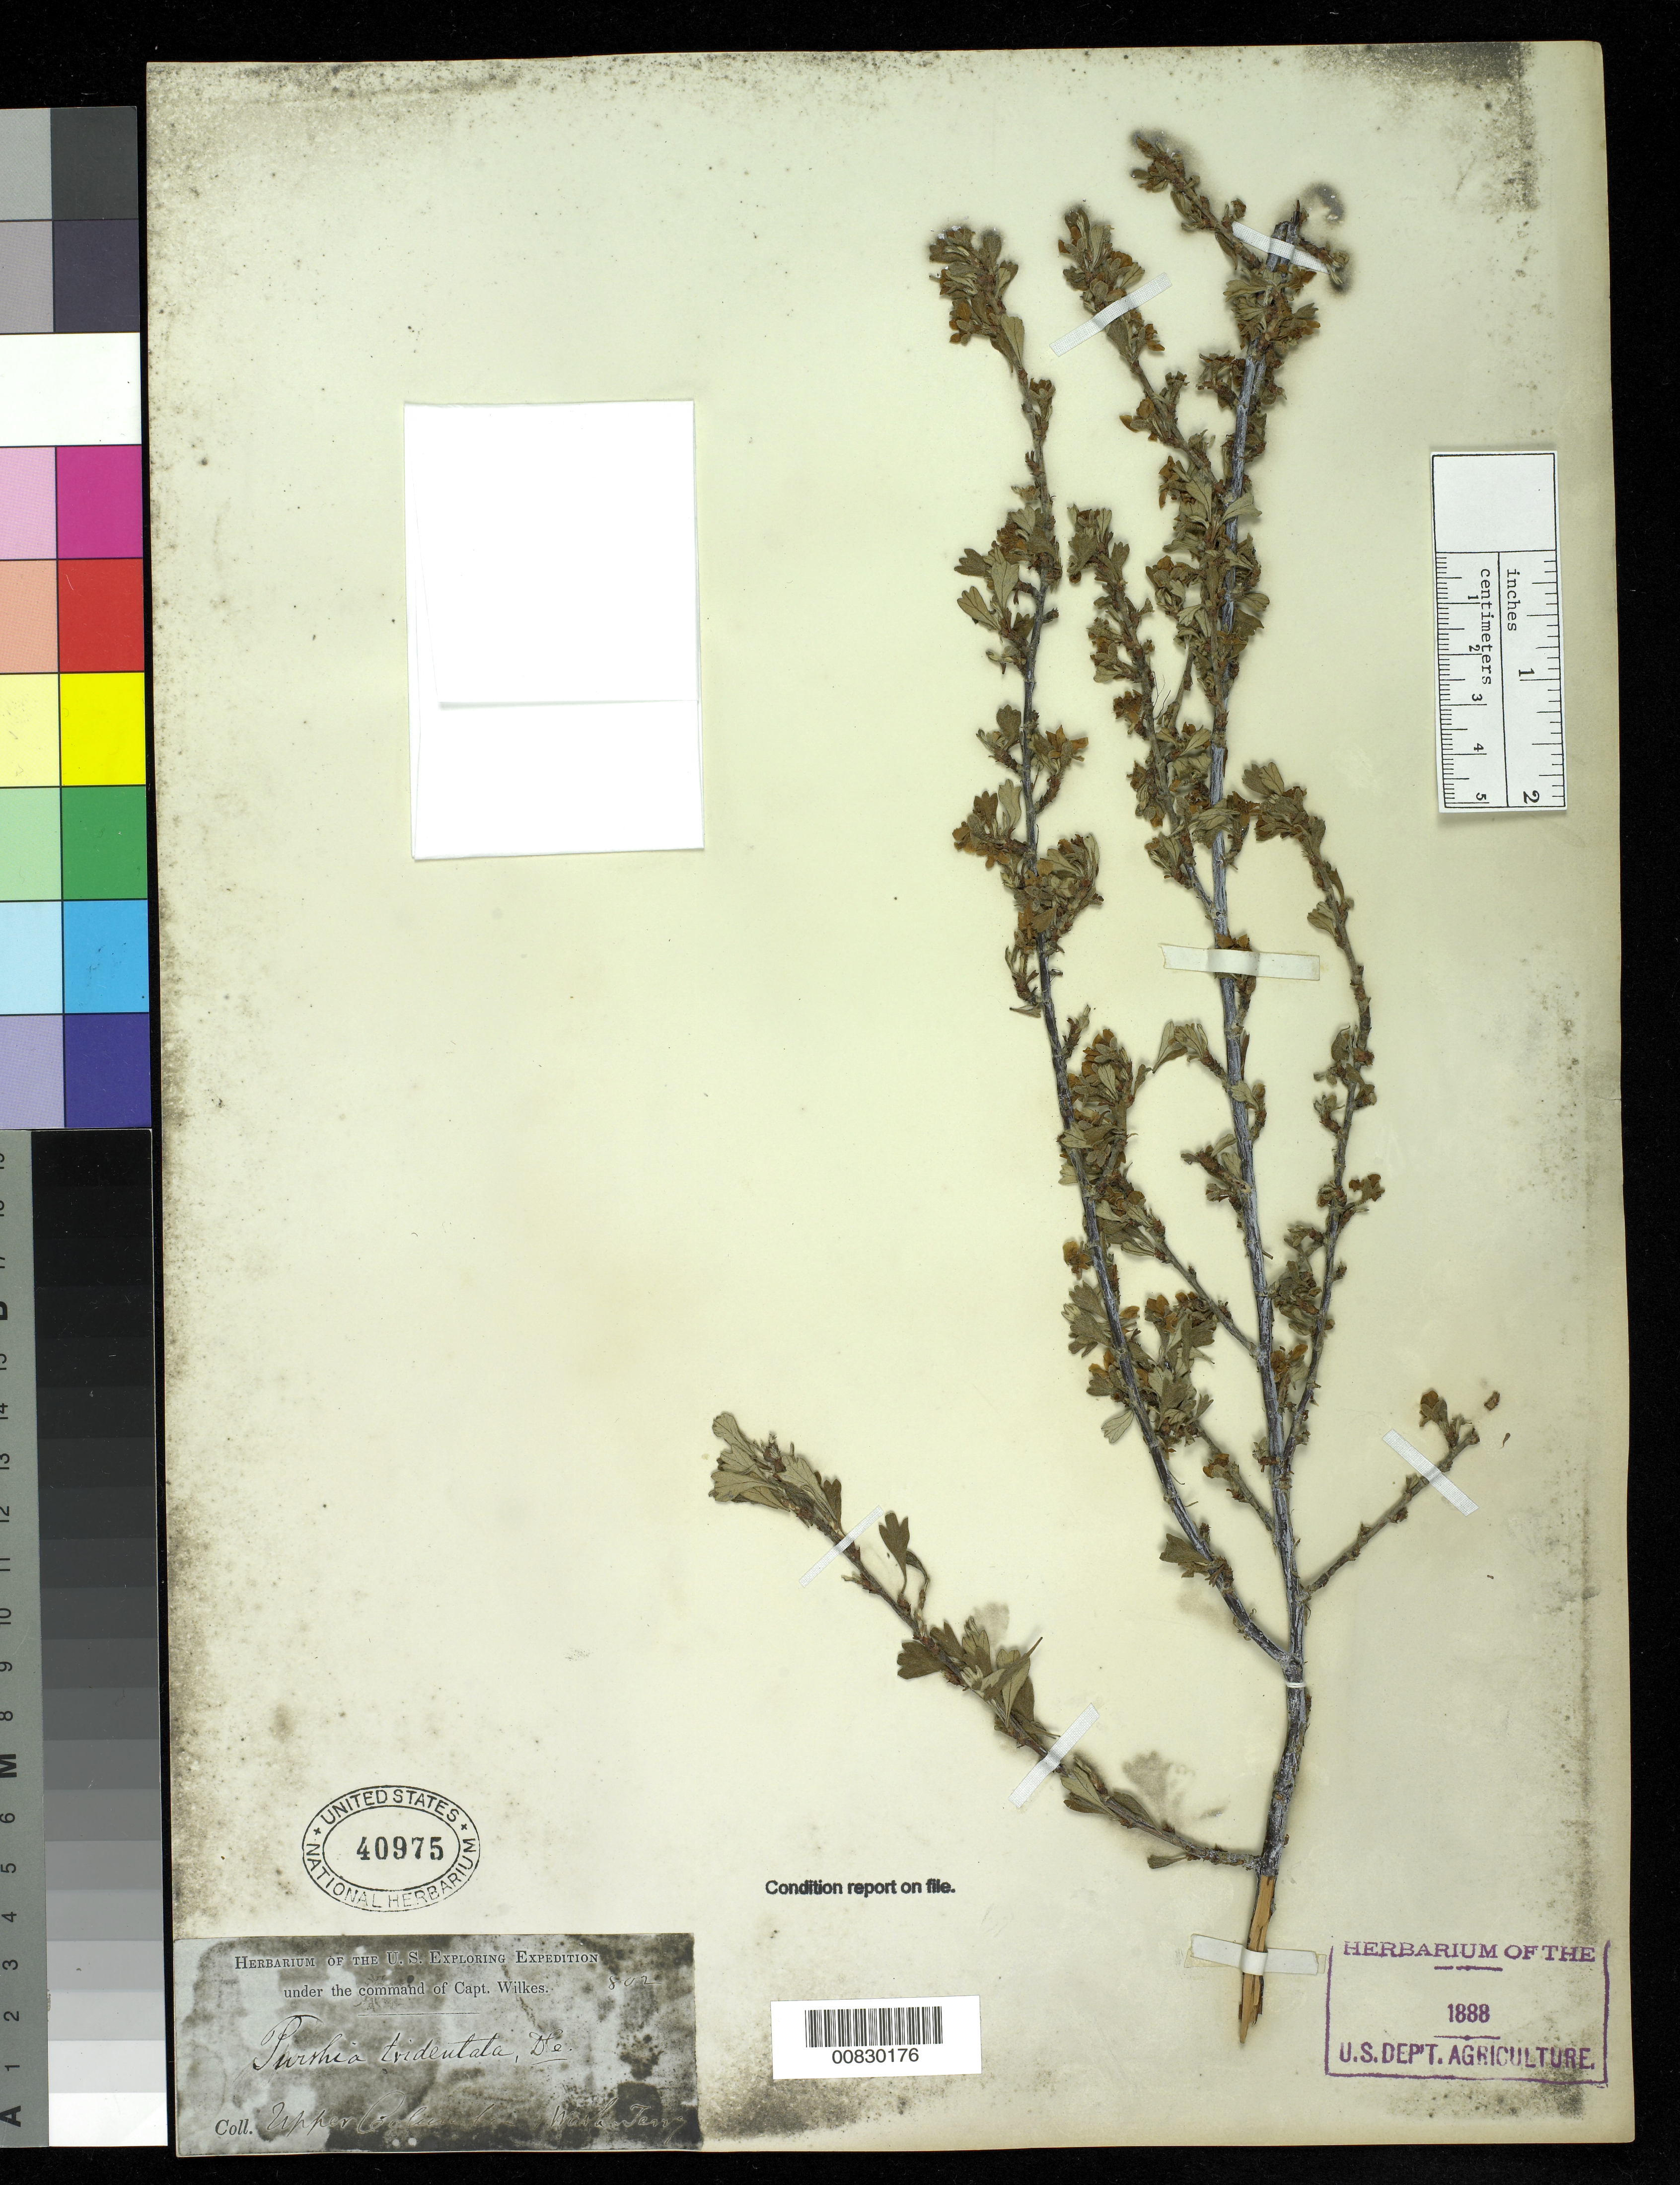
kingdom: Plantae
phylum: Tracheophyta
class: Magnoliopsida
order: Rosales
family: Rosaceae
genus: Purshia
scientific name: Purshia tridentata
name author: (Pursh) DC.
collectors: Wilkes Explor. Exped.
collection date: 1838/1842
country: United States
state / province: Washington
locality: Upper Columbia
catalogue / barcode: US 40975